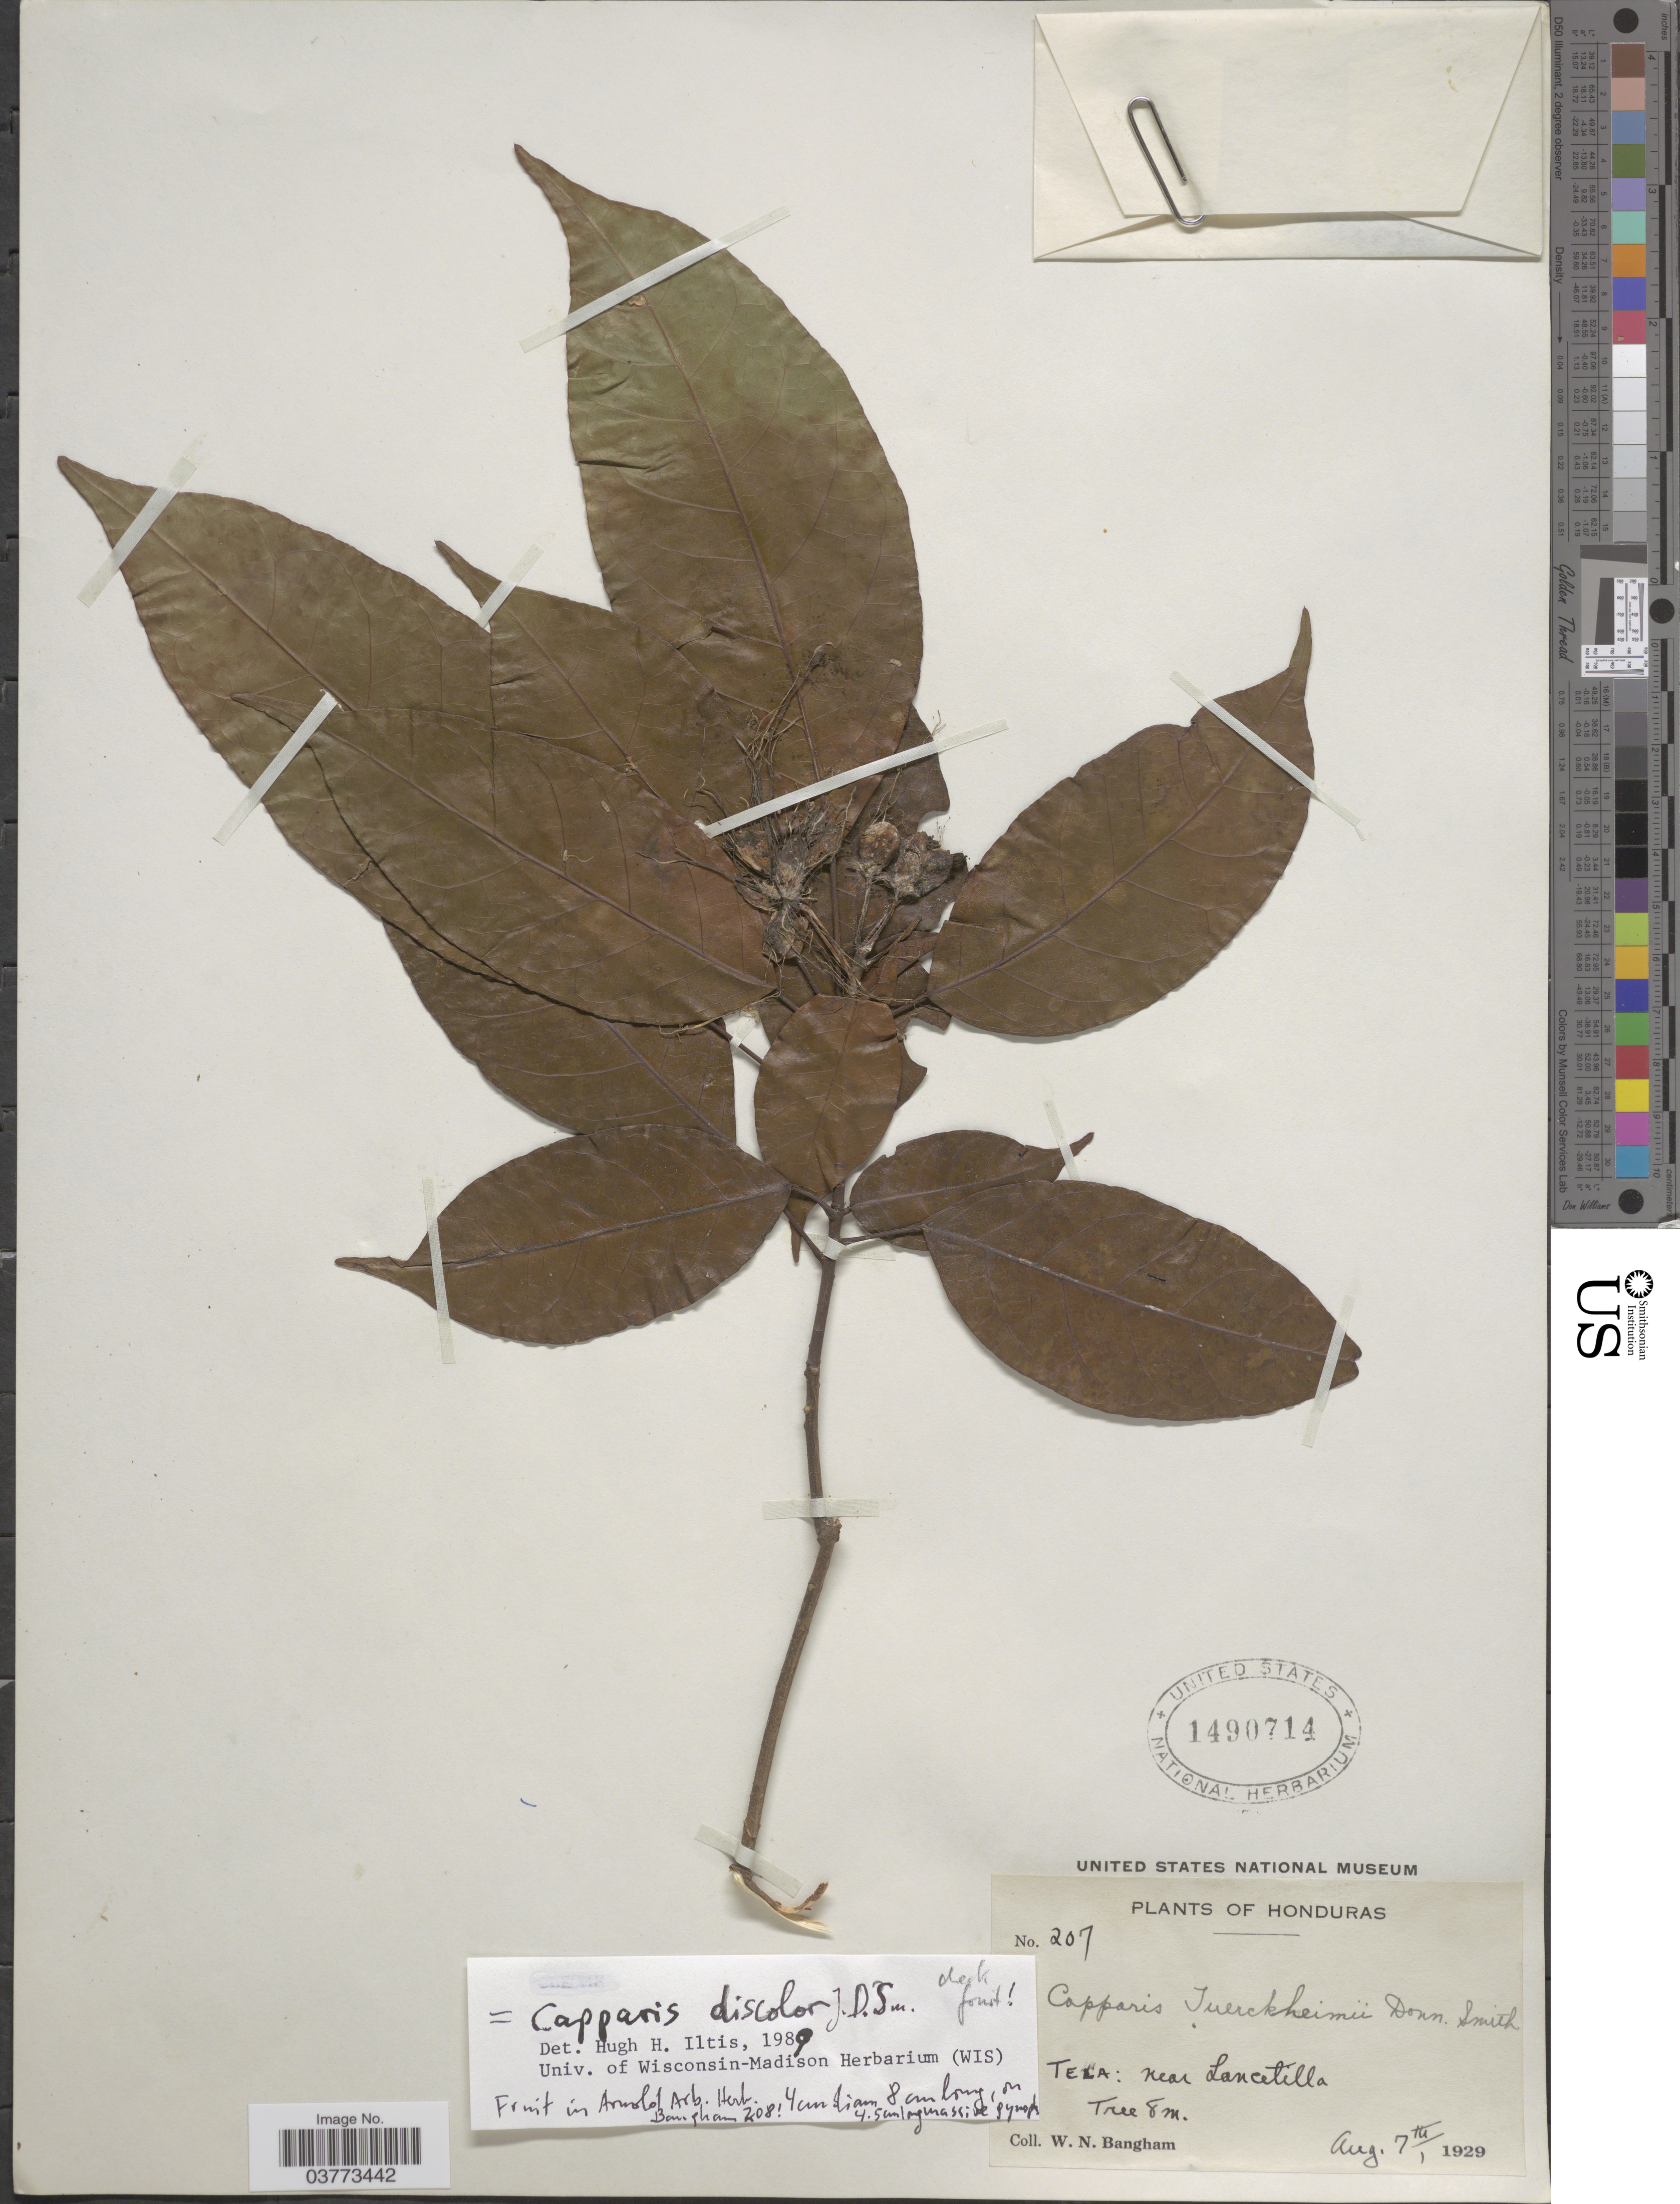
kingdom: Plantae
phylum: Tracheophyta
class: Magnoliopsida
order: Brassicales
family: Capparaceae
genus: Capparidastrum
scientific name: Capparidastrum discolor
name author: (Donn. Sm.) Iltis, H.H. & Cornejo, X.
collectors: W. Bangham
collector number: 207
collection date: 1929-08-07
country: Honduras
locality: Tela: near Lancetilla.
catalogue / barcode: US 1490714